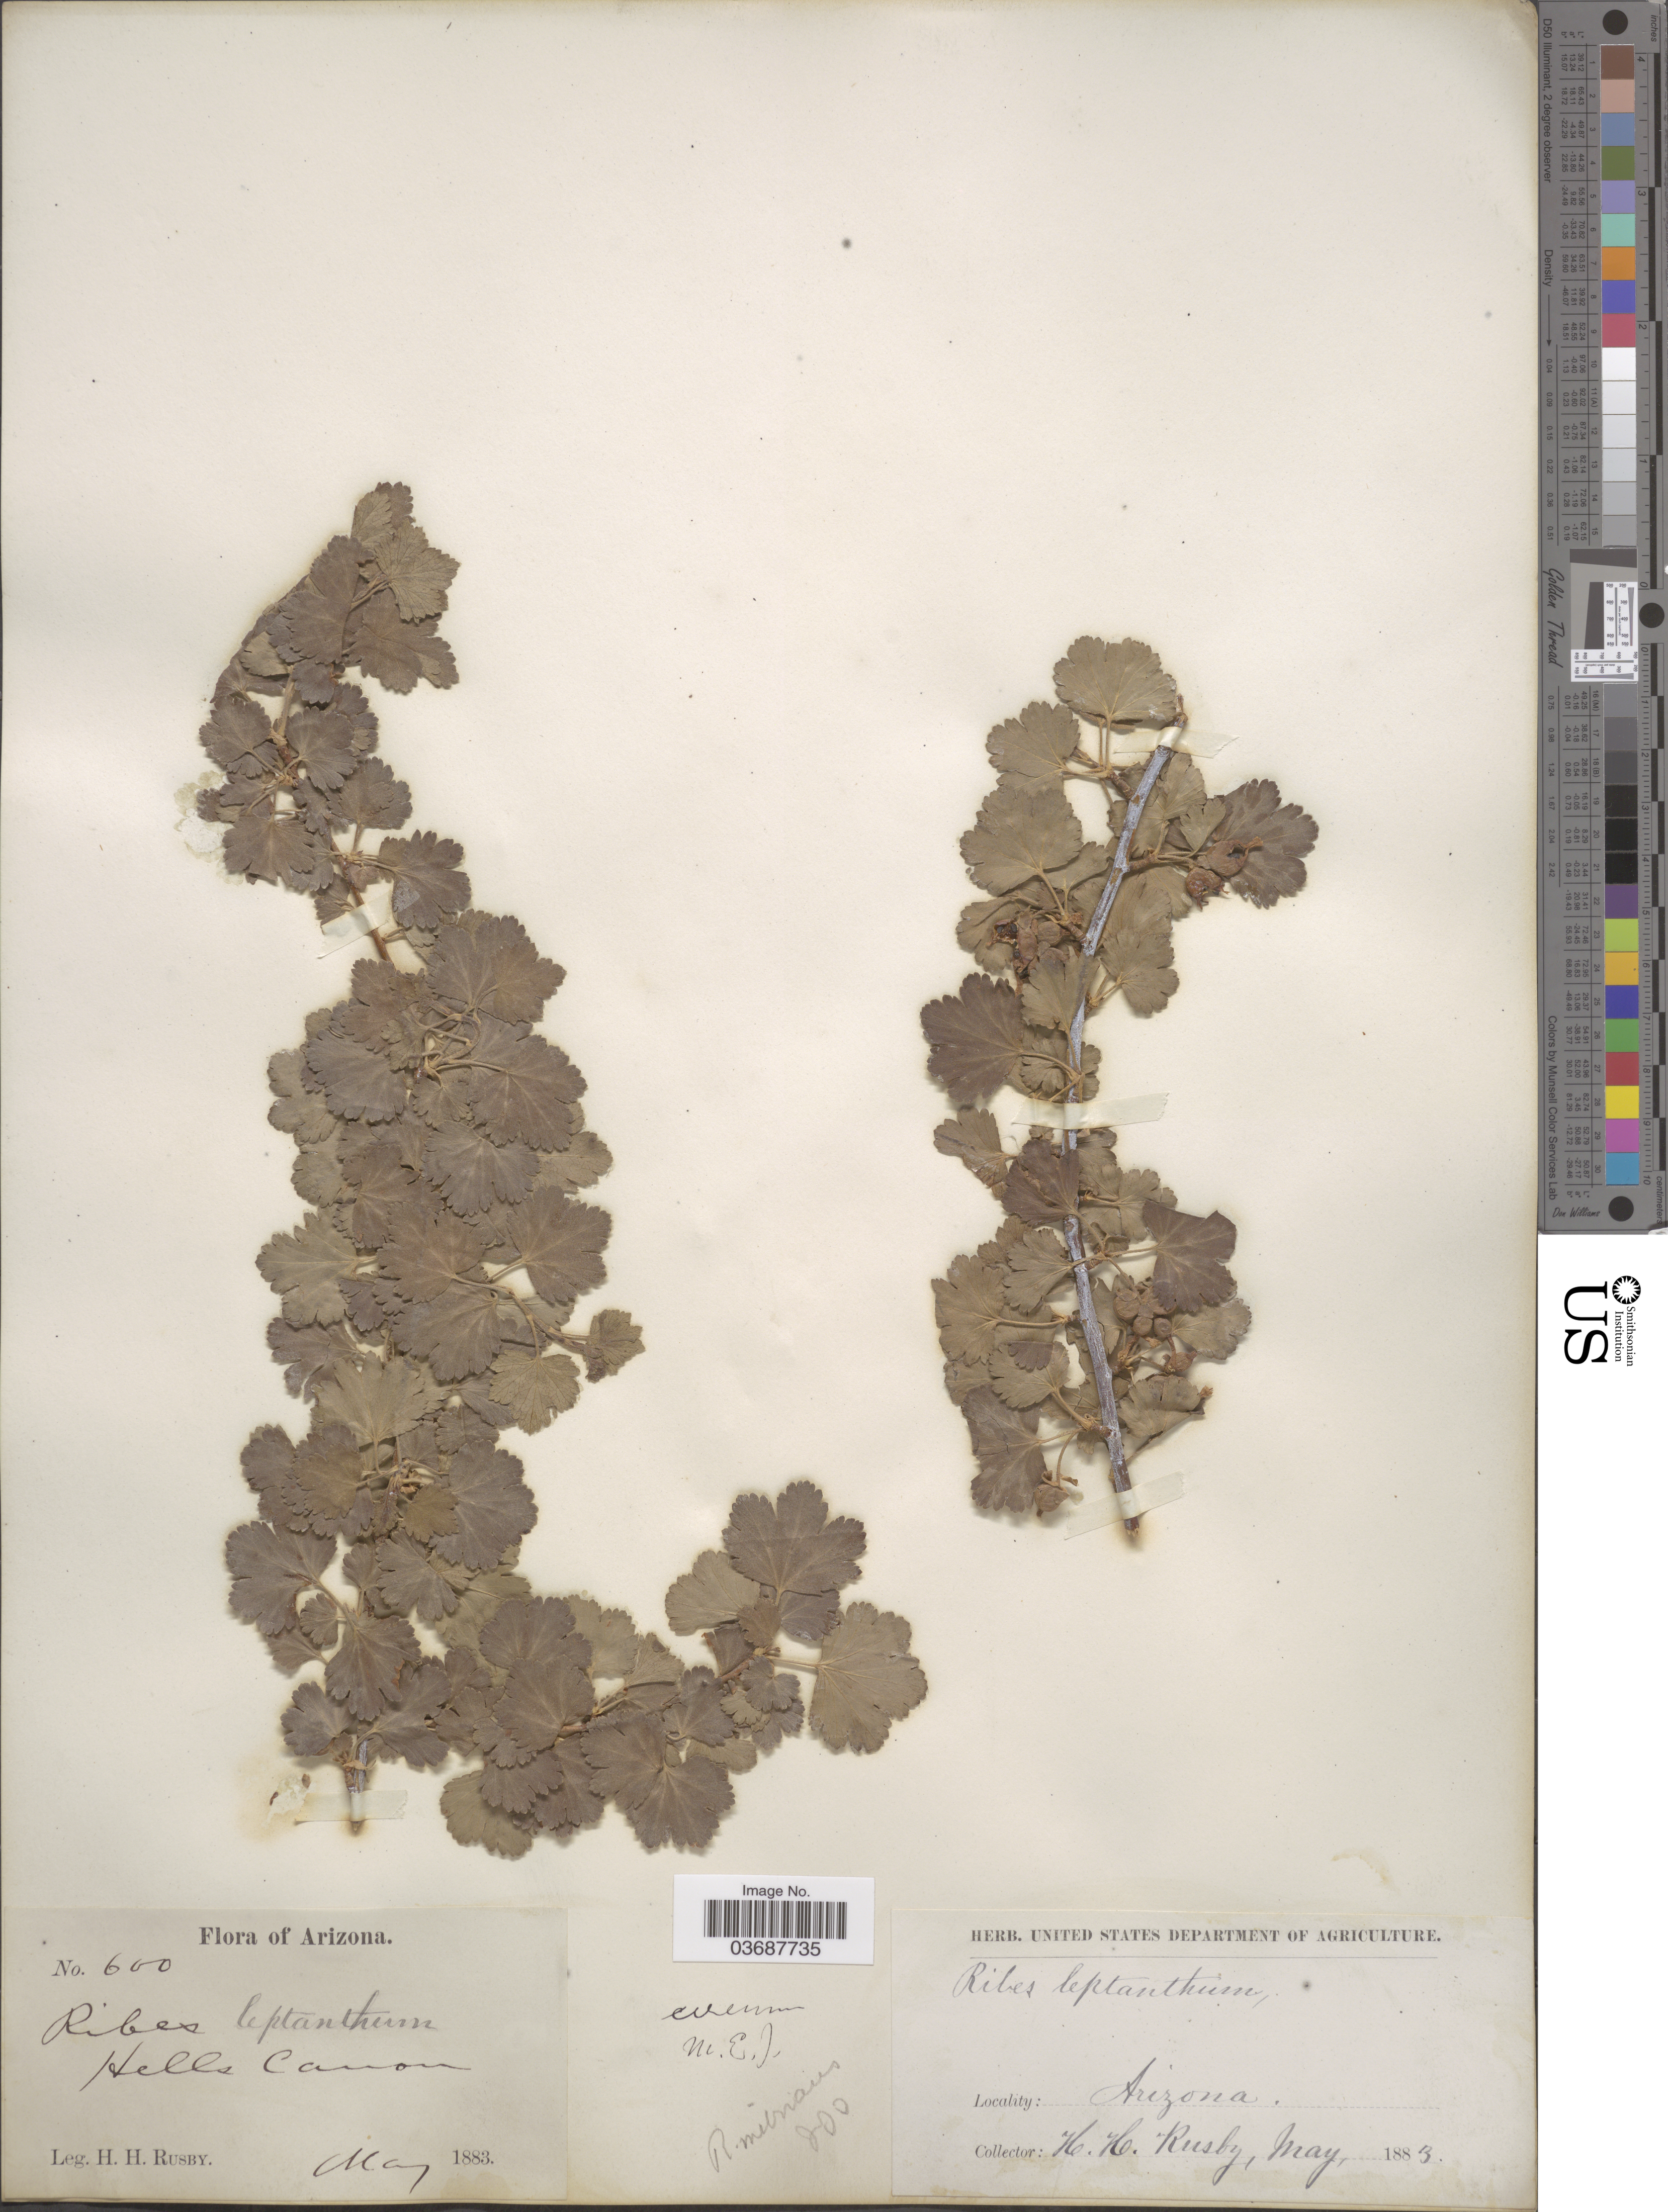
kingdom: Plantae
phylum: Tracheophyta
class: Magnoliopsida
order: Saxifragales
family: Grossulariaceae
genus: Ribes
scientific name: Ribes inebrians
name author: Lindl.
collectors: H. H. Rusby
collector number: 600*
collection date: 1883-05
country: United States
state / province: Arizona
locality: Hills Canon.